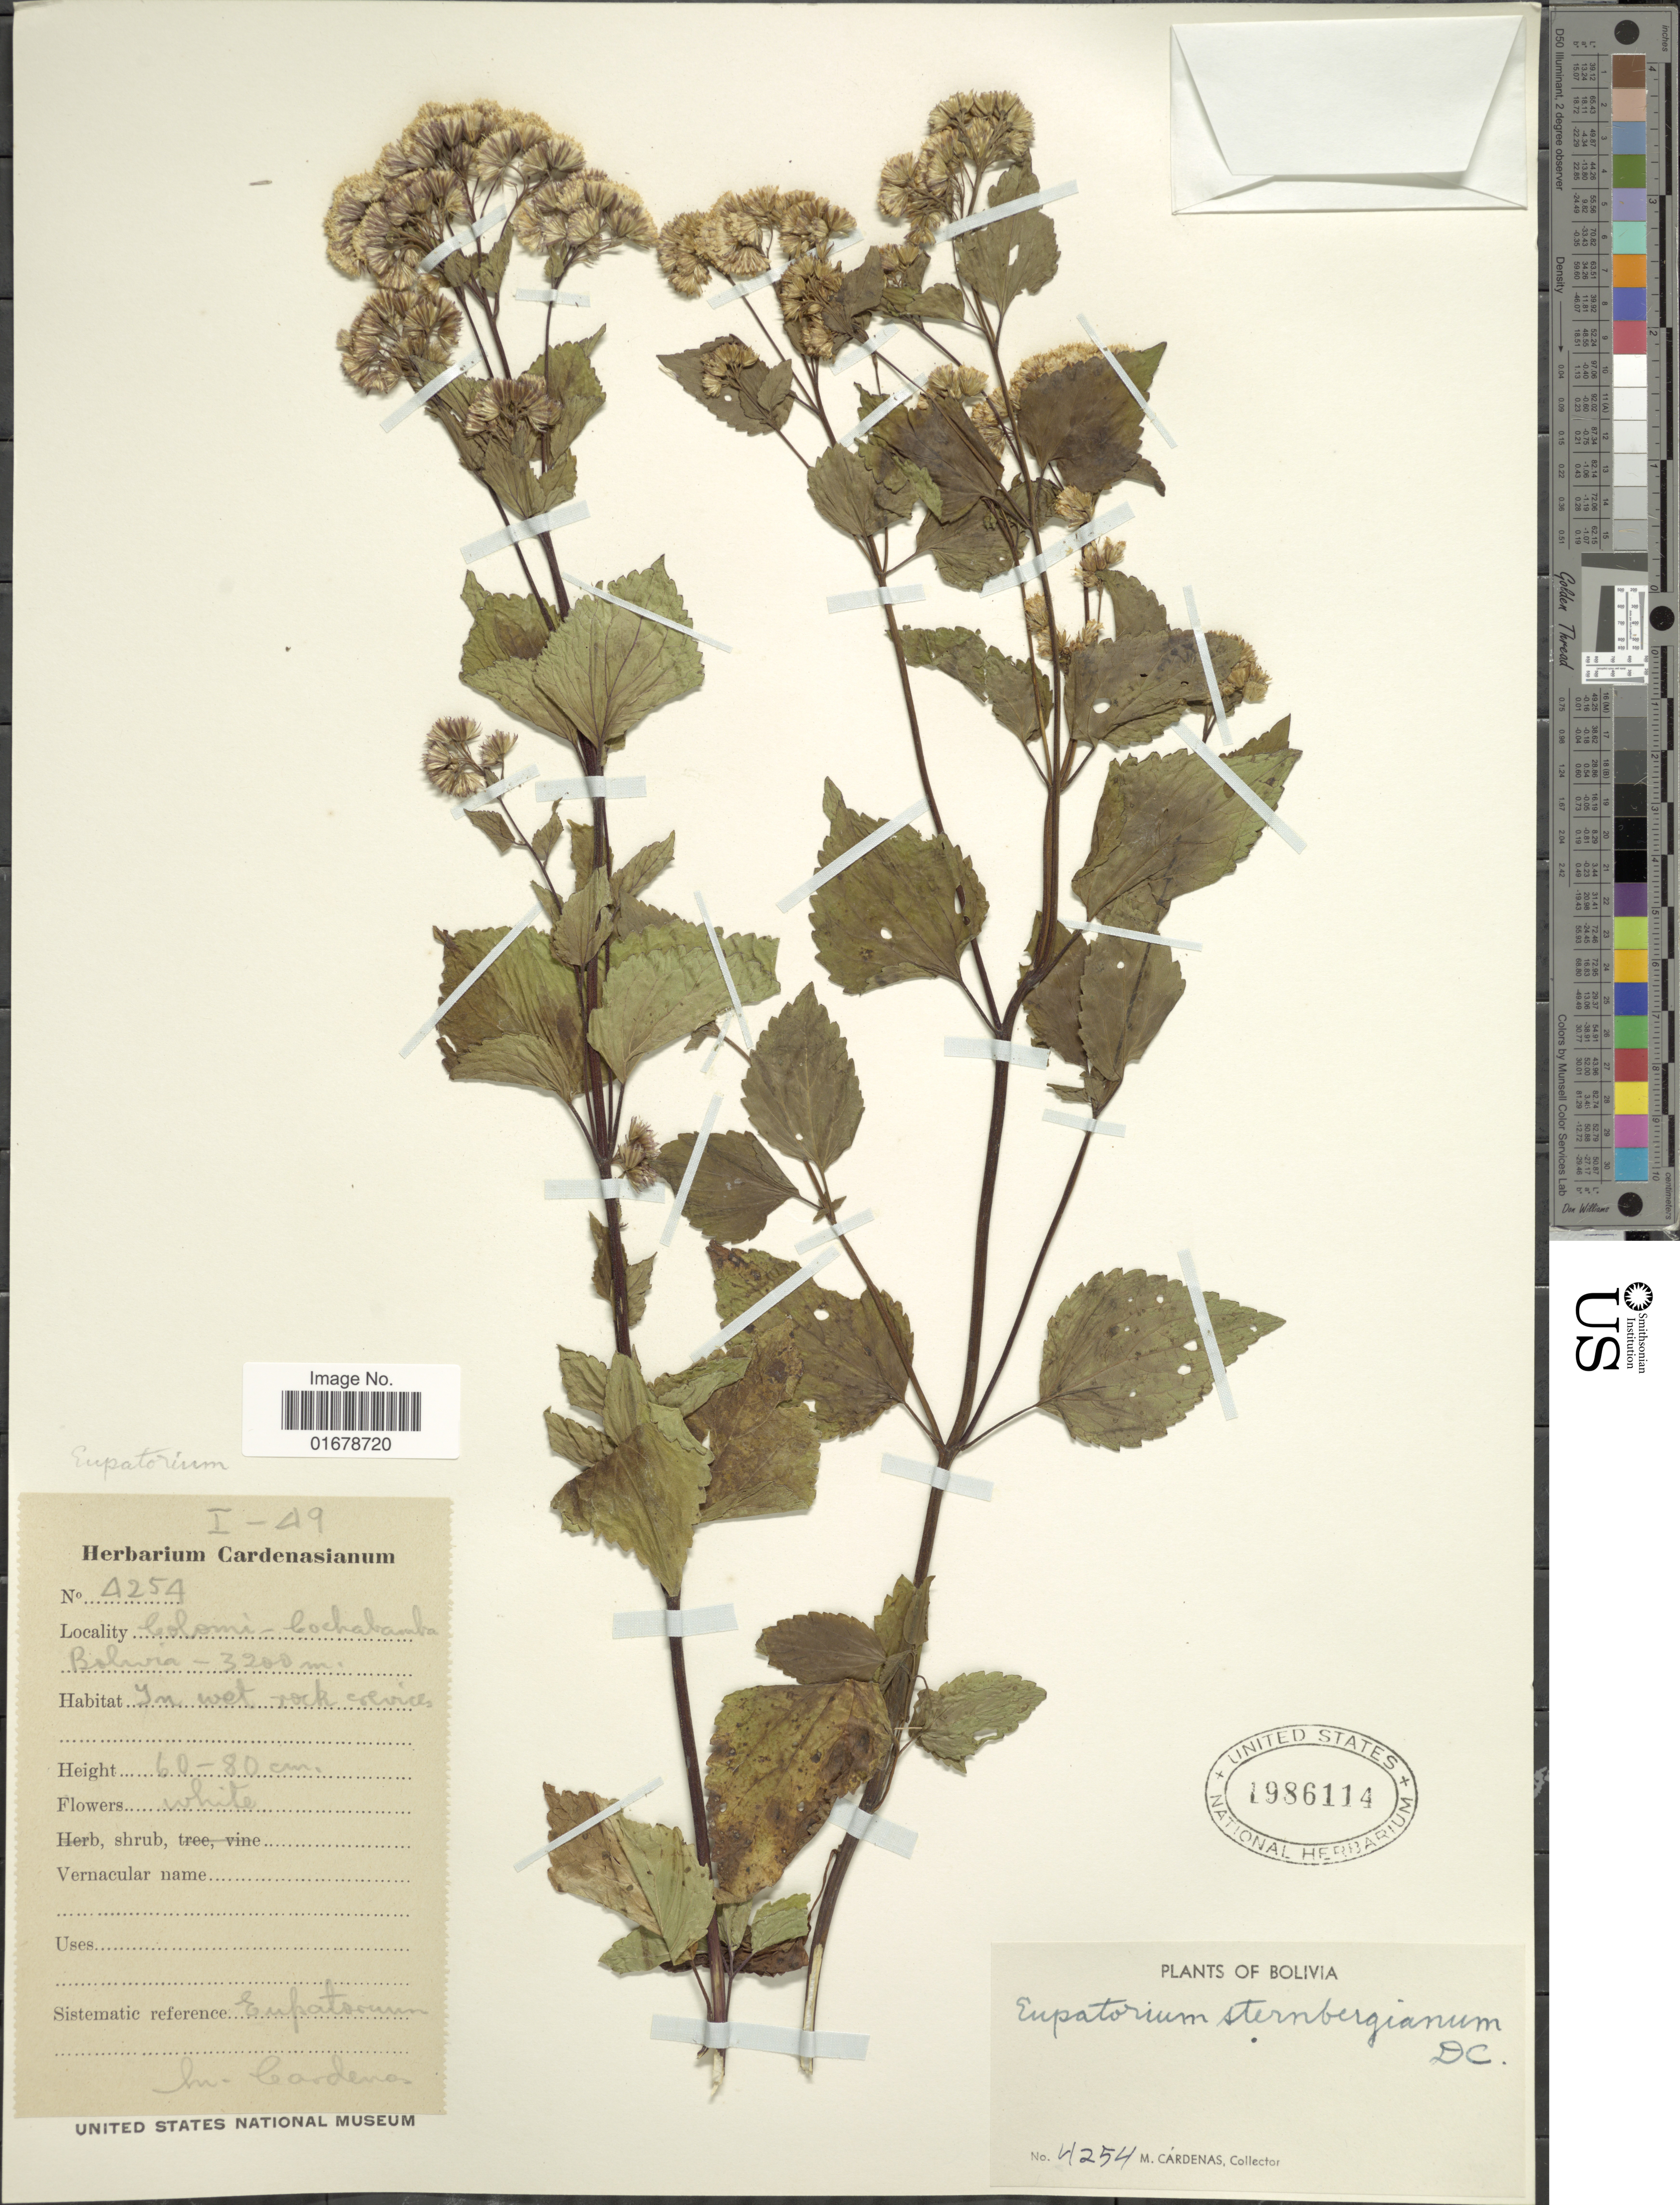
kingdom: Plantae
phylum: Tracheophyta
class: Magnoliopsida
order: Asterales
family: Asteraceae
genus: Ageratina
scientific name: Ageratina sternbergiana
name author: (DC.) R.M. King & H. Rob.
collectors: M. Cárdenas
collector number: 4254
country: Bolivia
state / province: Cochabamba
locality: Colomi, Cochabamba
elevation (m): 3200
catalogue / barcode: US 1986114